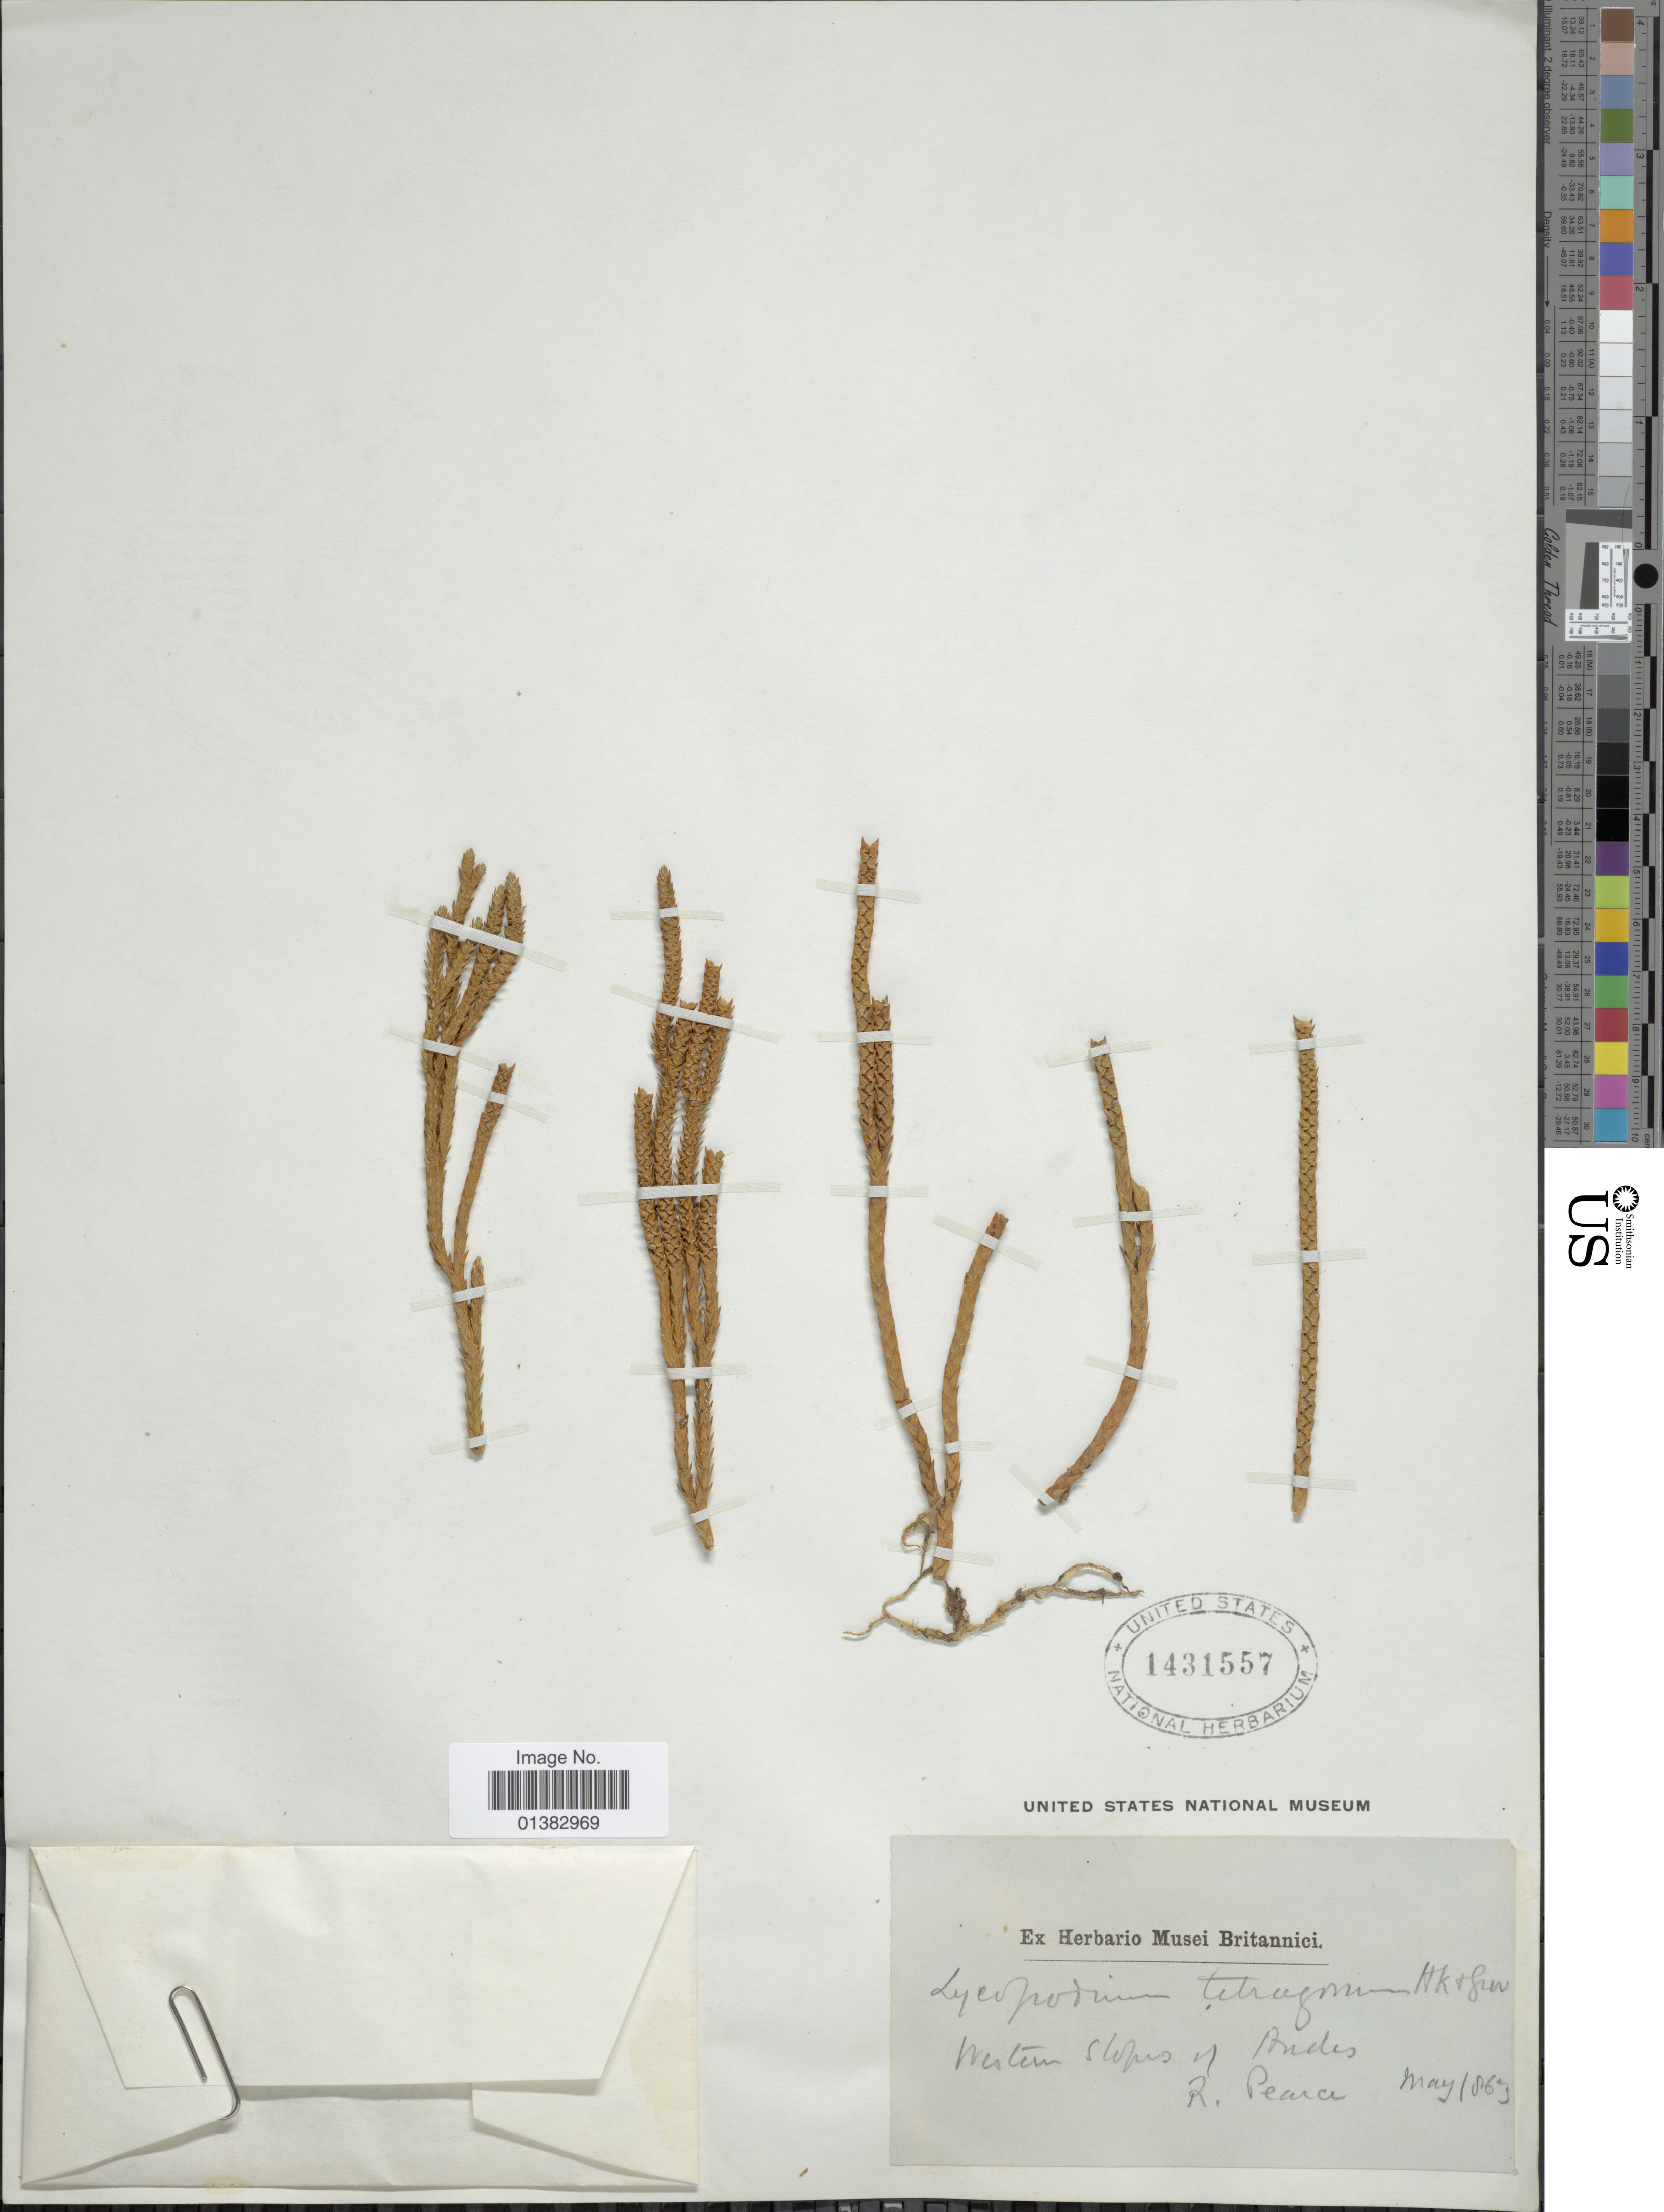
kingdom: Plantae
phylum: Tracheophyta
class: Lycopodiopsida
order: Lycopodiales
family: Lycopodiaceae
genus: Phlegmariurus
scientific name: Phlegmariurus tetragonus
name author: (Hook. & Grev.) B. Øllg.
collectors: R. Pearce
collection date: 1863-05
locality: Western slopes of Andes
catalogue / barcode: US 1431557